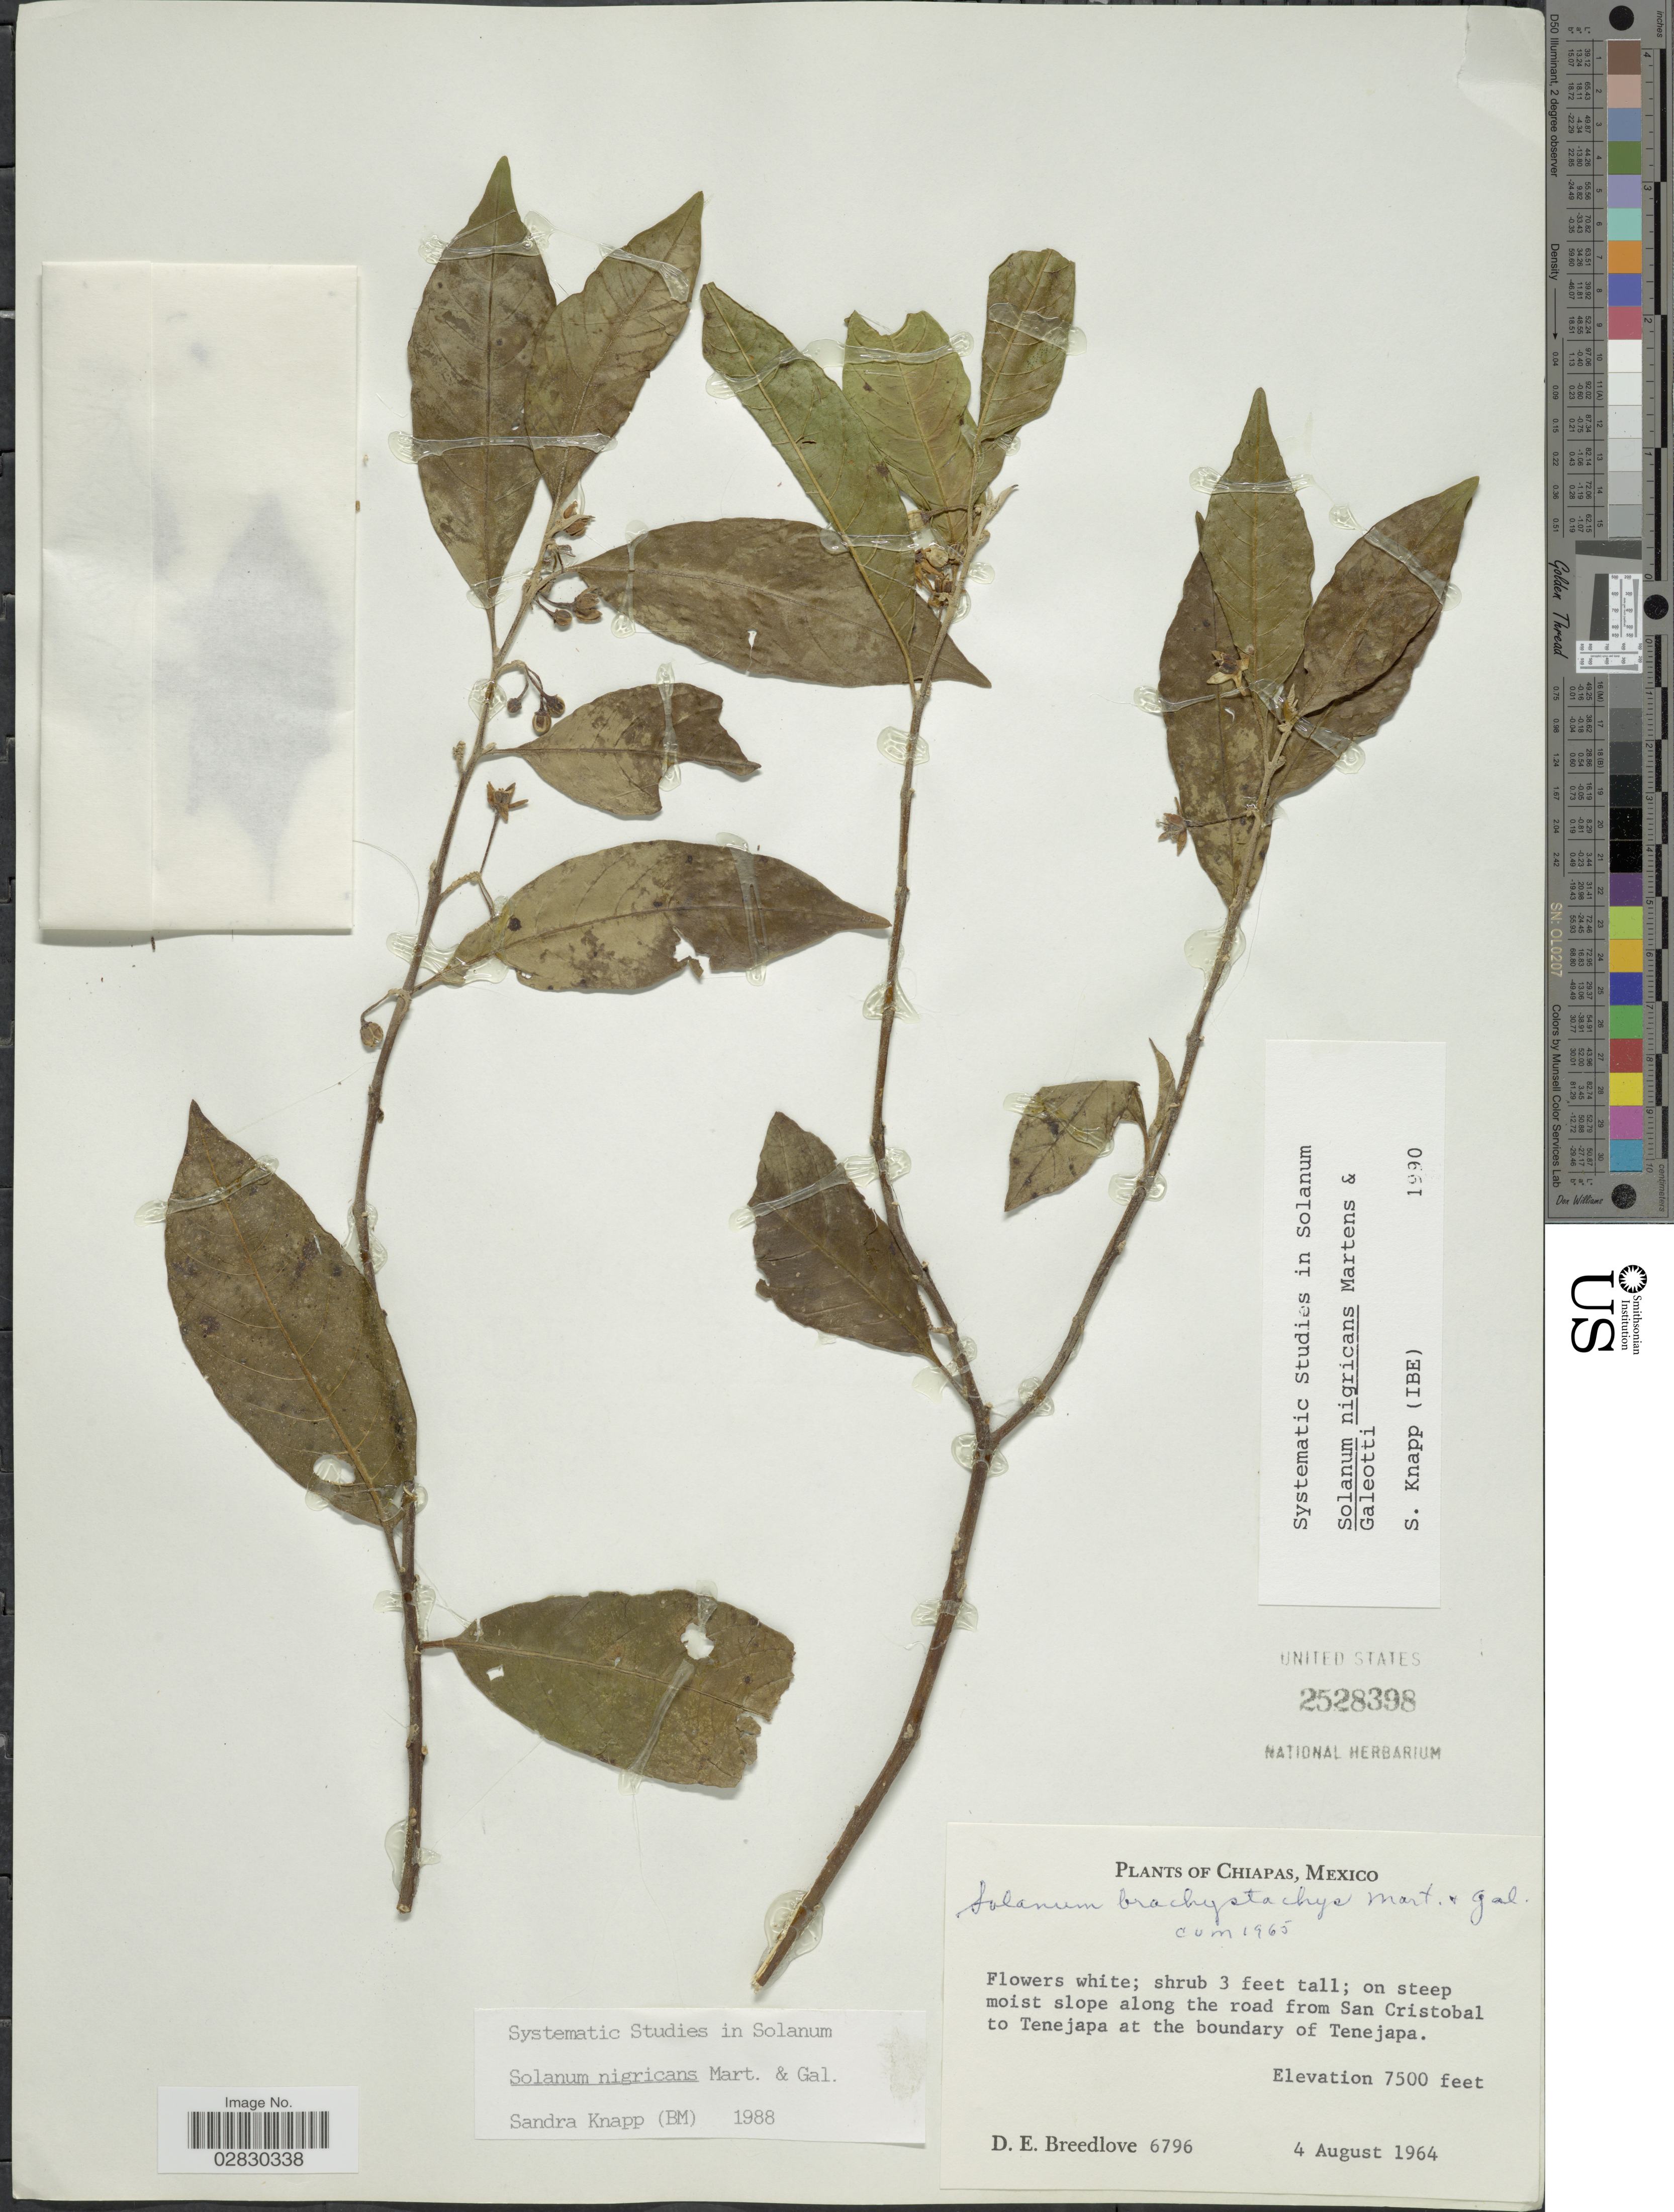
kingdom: Plantae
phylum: Tracheophyta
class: Magnoliopsida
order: Solanales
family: Solanaceae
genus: Solanum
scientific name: Solanum nigricans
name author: M. Martens & Galeotti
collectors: D. E. Breedlove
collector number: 6796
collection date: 1964-08-04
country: Mexico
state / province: Chiapas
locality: On steep moist slope along the road from San Cristobal to Tenejapa at the boundary of Tenejapa.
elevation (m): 2286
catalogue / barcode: US 2528398